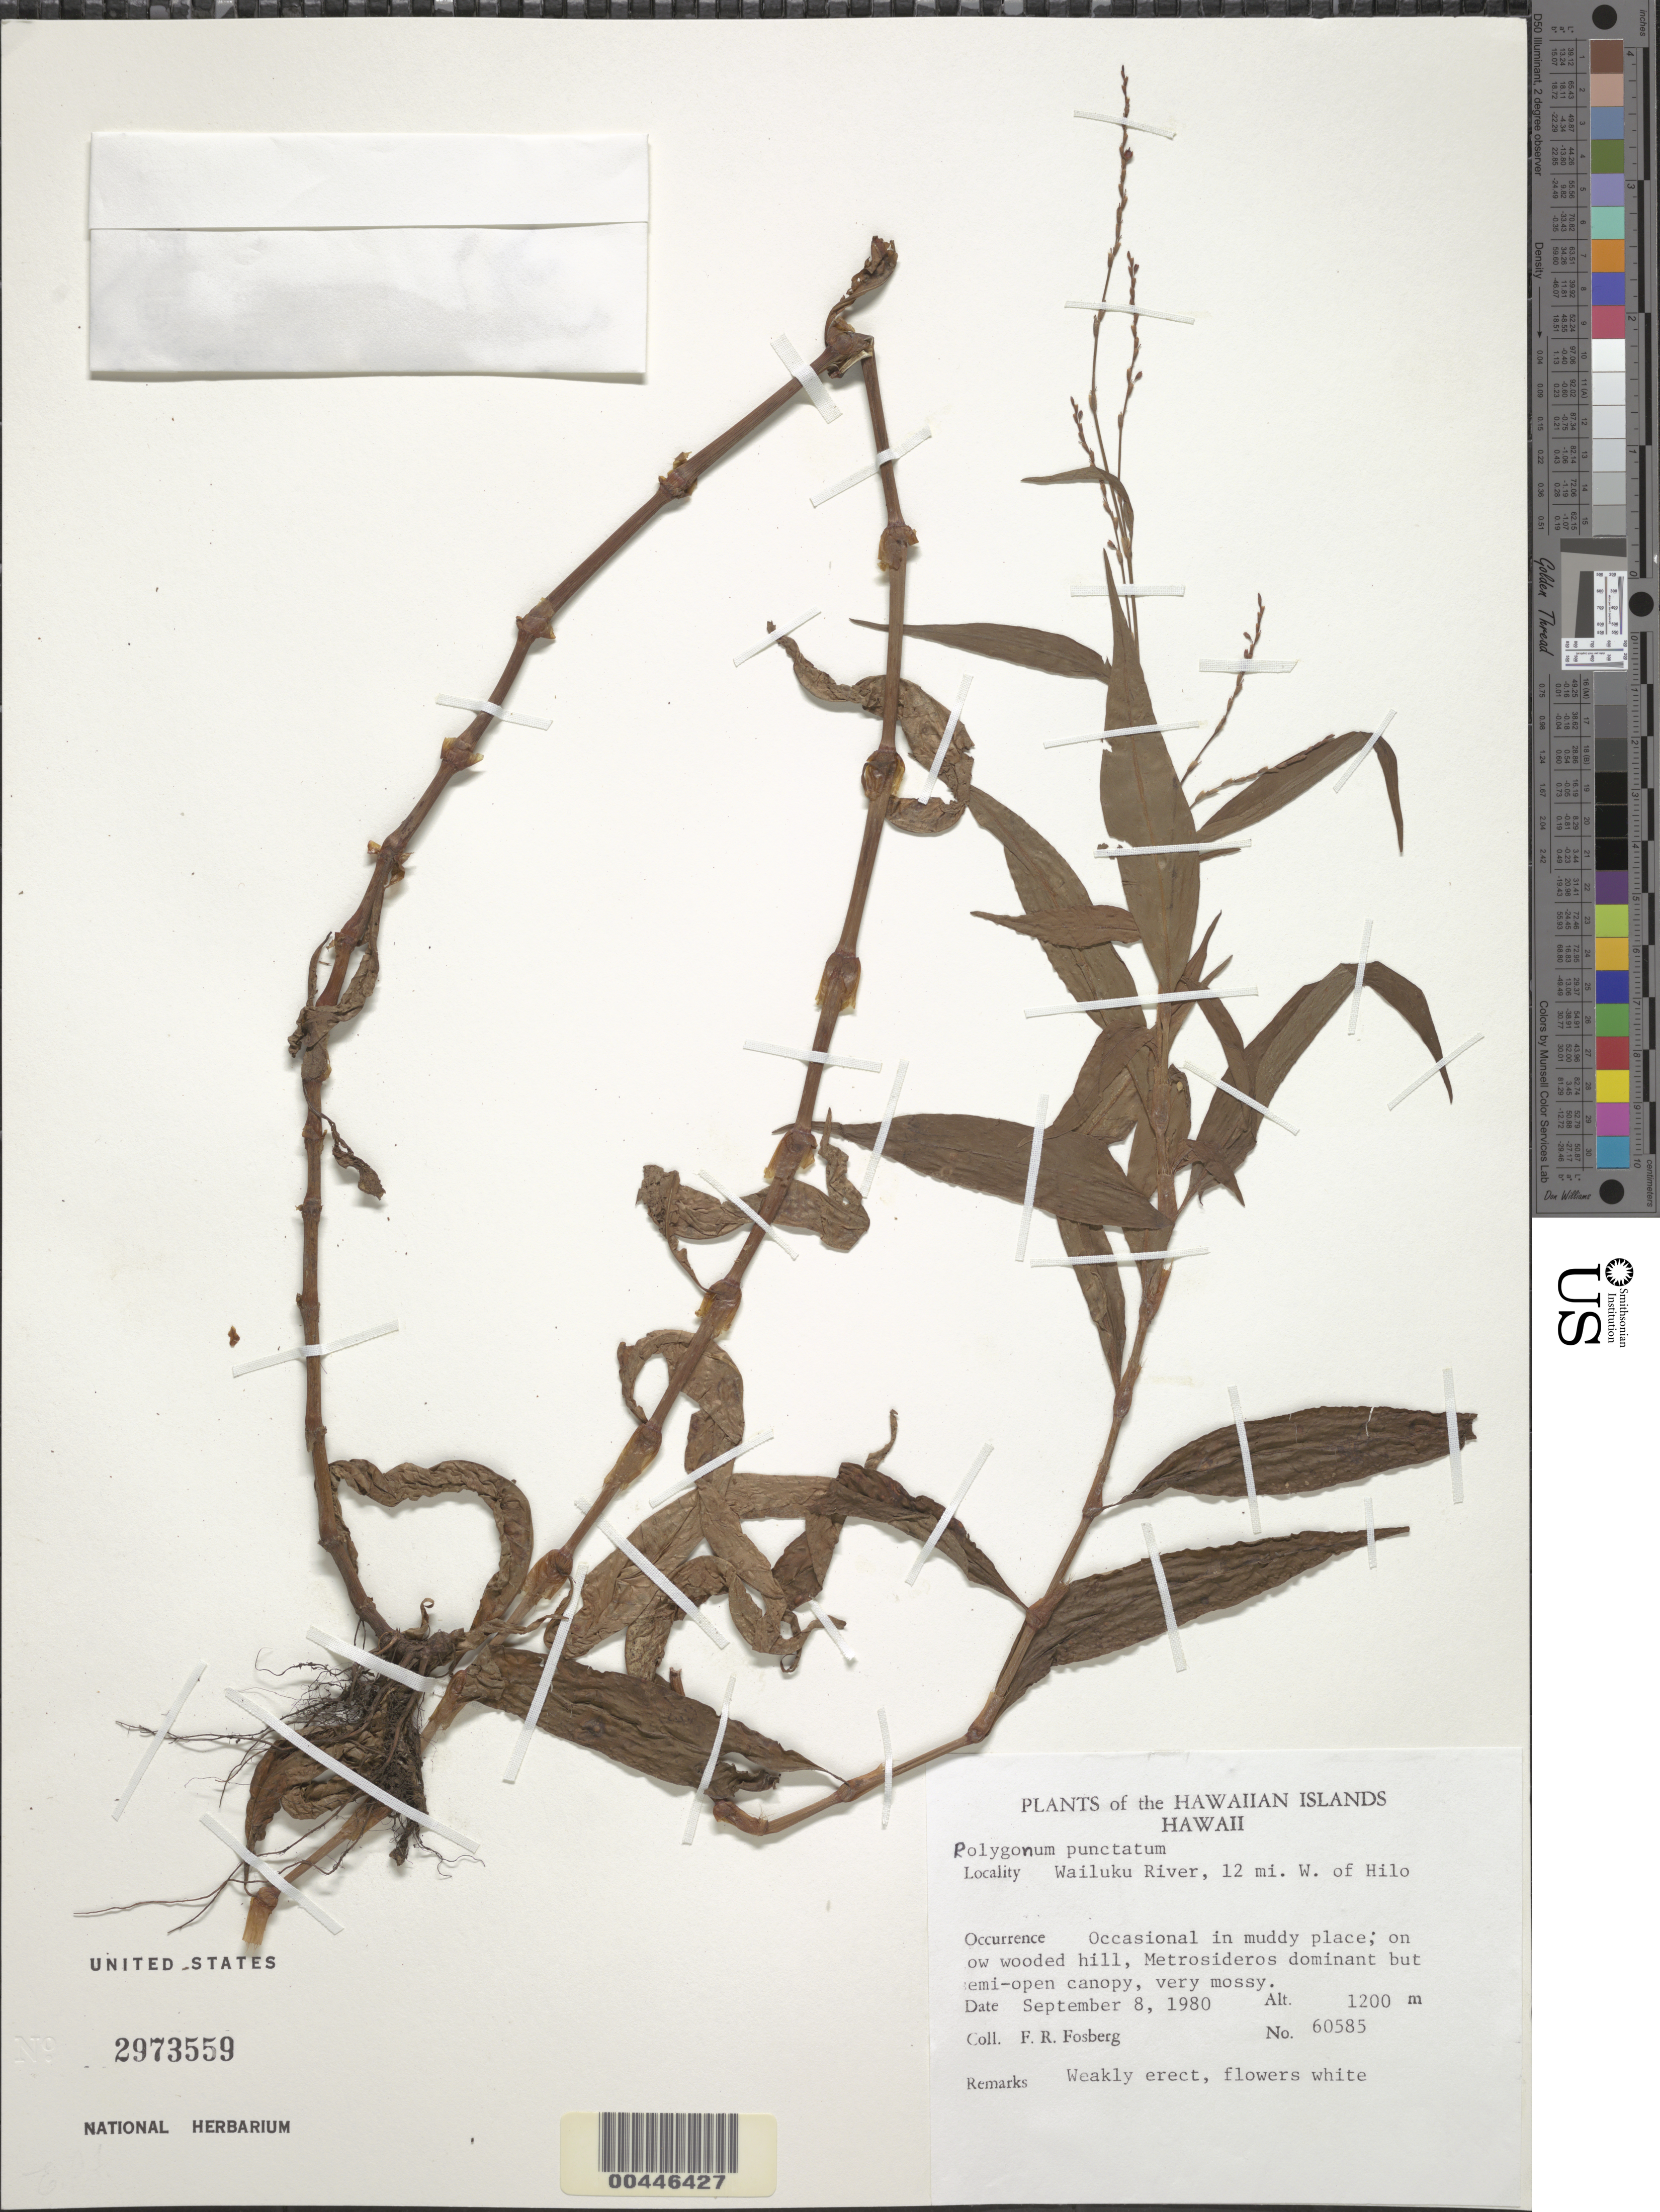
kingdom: Plantae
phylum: Tracheophyta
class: Magnoliopsida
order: Caryophyllales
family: Polygonaceae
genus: Persicaria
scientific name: Persicaria punctata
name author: (Elliott) Small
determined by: Wagner, W. L., (BOT), Smithsonian Institution - National Museum of Natural History (UNITED STATES)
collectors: F. R. Fosberg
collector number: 60585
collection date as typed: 8 Sep 1980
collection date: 1980-09-08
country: United States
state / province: Hawaii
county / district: Hawaii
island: Hawaii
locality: Wailuku River, 12 mi W of Hilo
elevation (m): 1200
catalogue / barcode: US 2973559